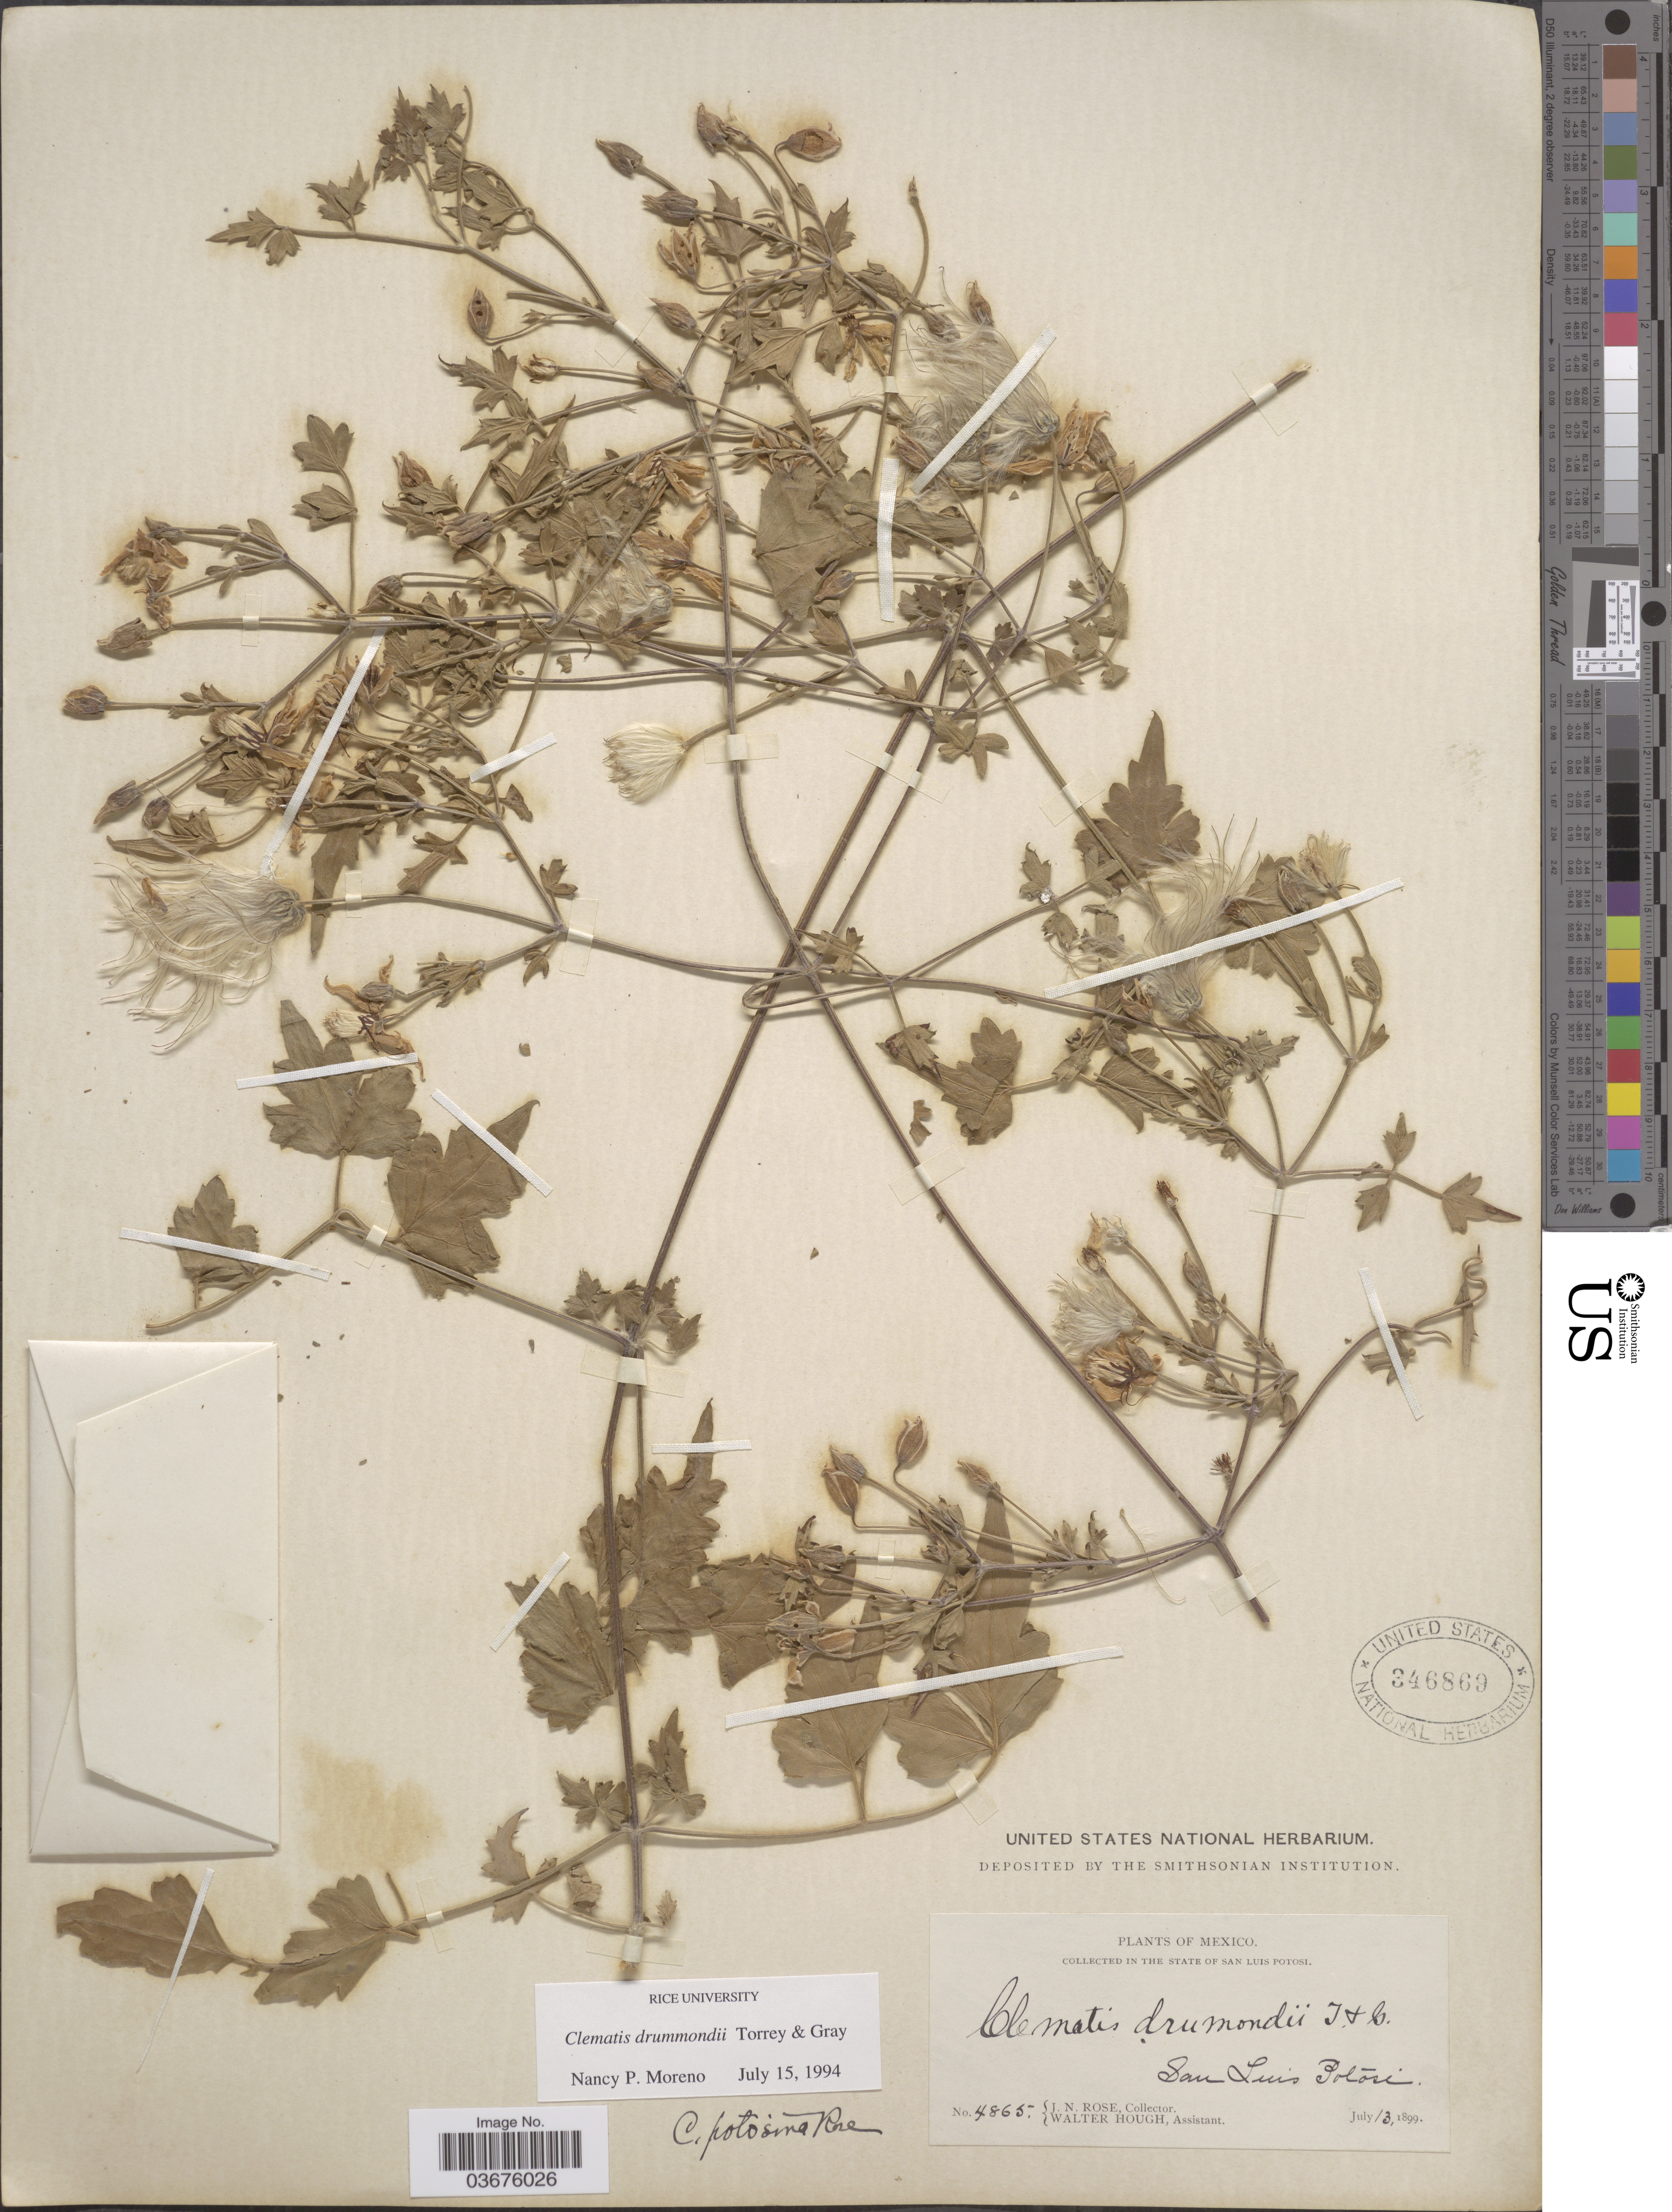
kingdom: Plantae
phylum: Tracheophyta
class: Magnoliopsida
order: Ranunculales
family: Ranunculaceae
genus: Clematis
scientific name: Clematis drummondii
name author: Torr. & A. Gray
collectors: J. N. Rose & W. Hough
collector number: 4865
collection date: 1899-07-13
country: Mexico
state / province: San Luis Potosí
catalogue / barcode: US 346869